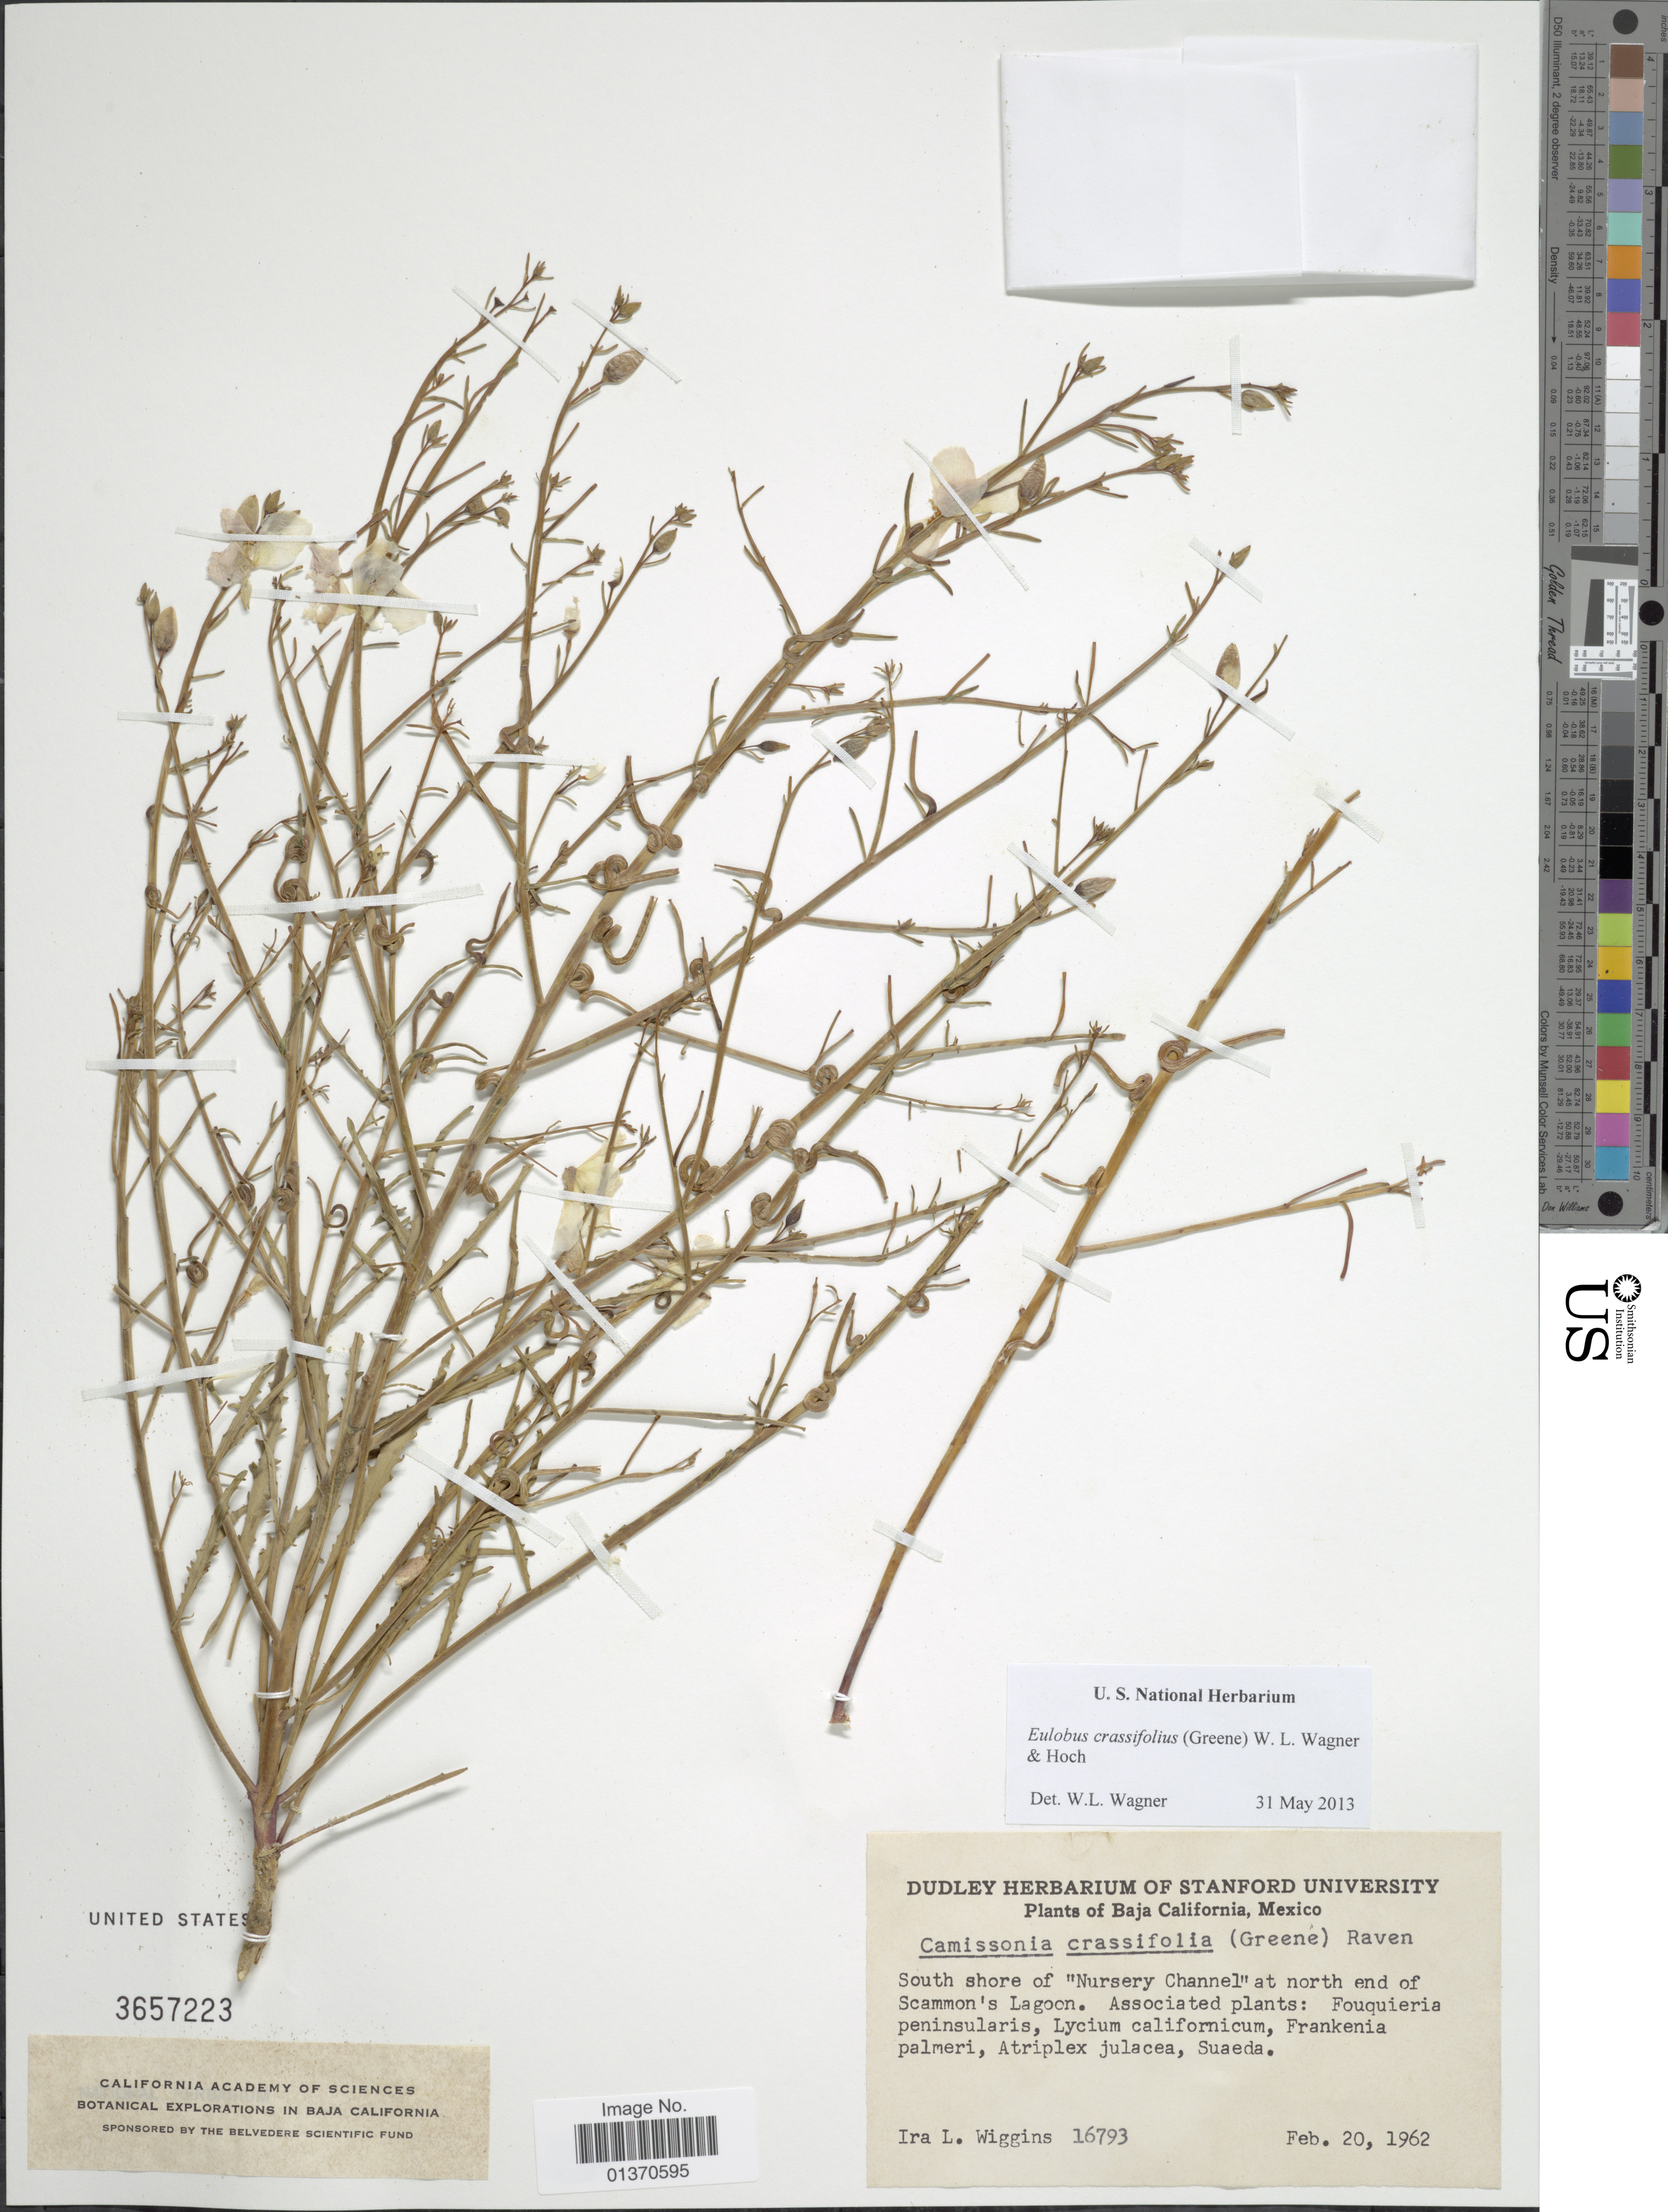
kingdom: Plantae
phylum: Tracheophyta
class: Magnoliopsida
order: Myrtales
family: Onagraceae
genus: Eulobus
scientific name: Eulobus crassifolius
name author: (Greene) W.L. Wagner & Hoch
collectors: I. L. Wiggins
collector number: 16793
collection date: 1962-02-20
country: Mexico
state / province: Baja California Sur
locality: South shore of "Nursery Channel" at north end of Scammon's Lagoon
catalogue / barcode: US 3657223